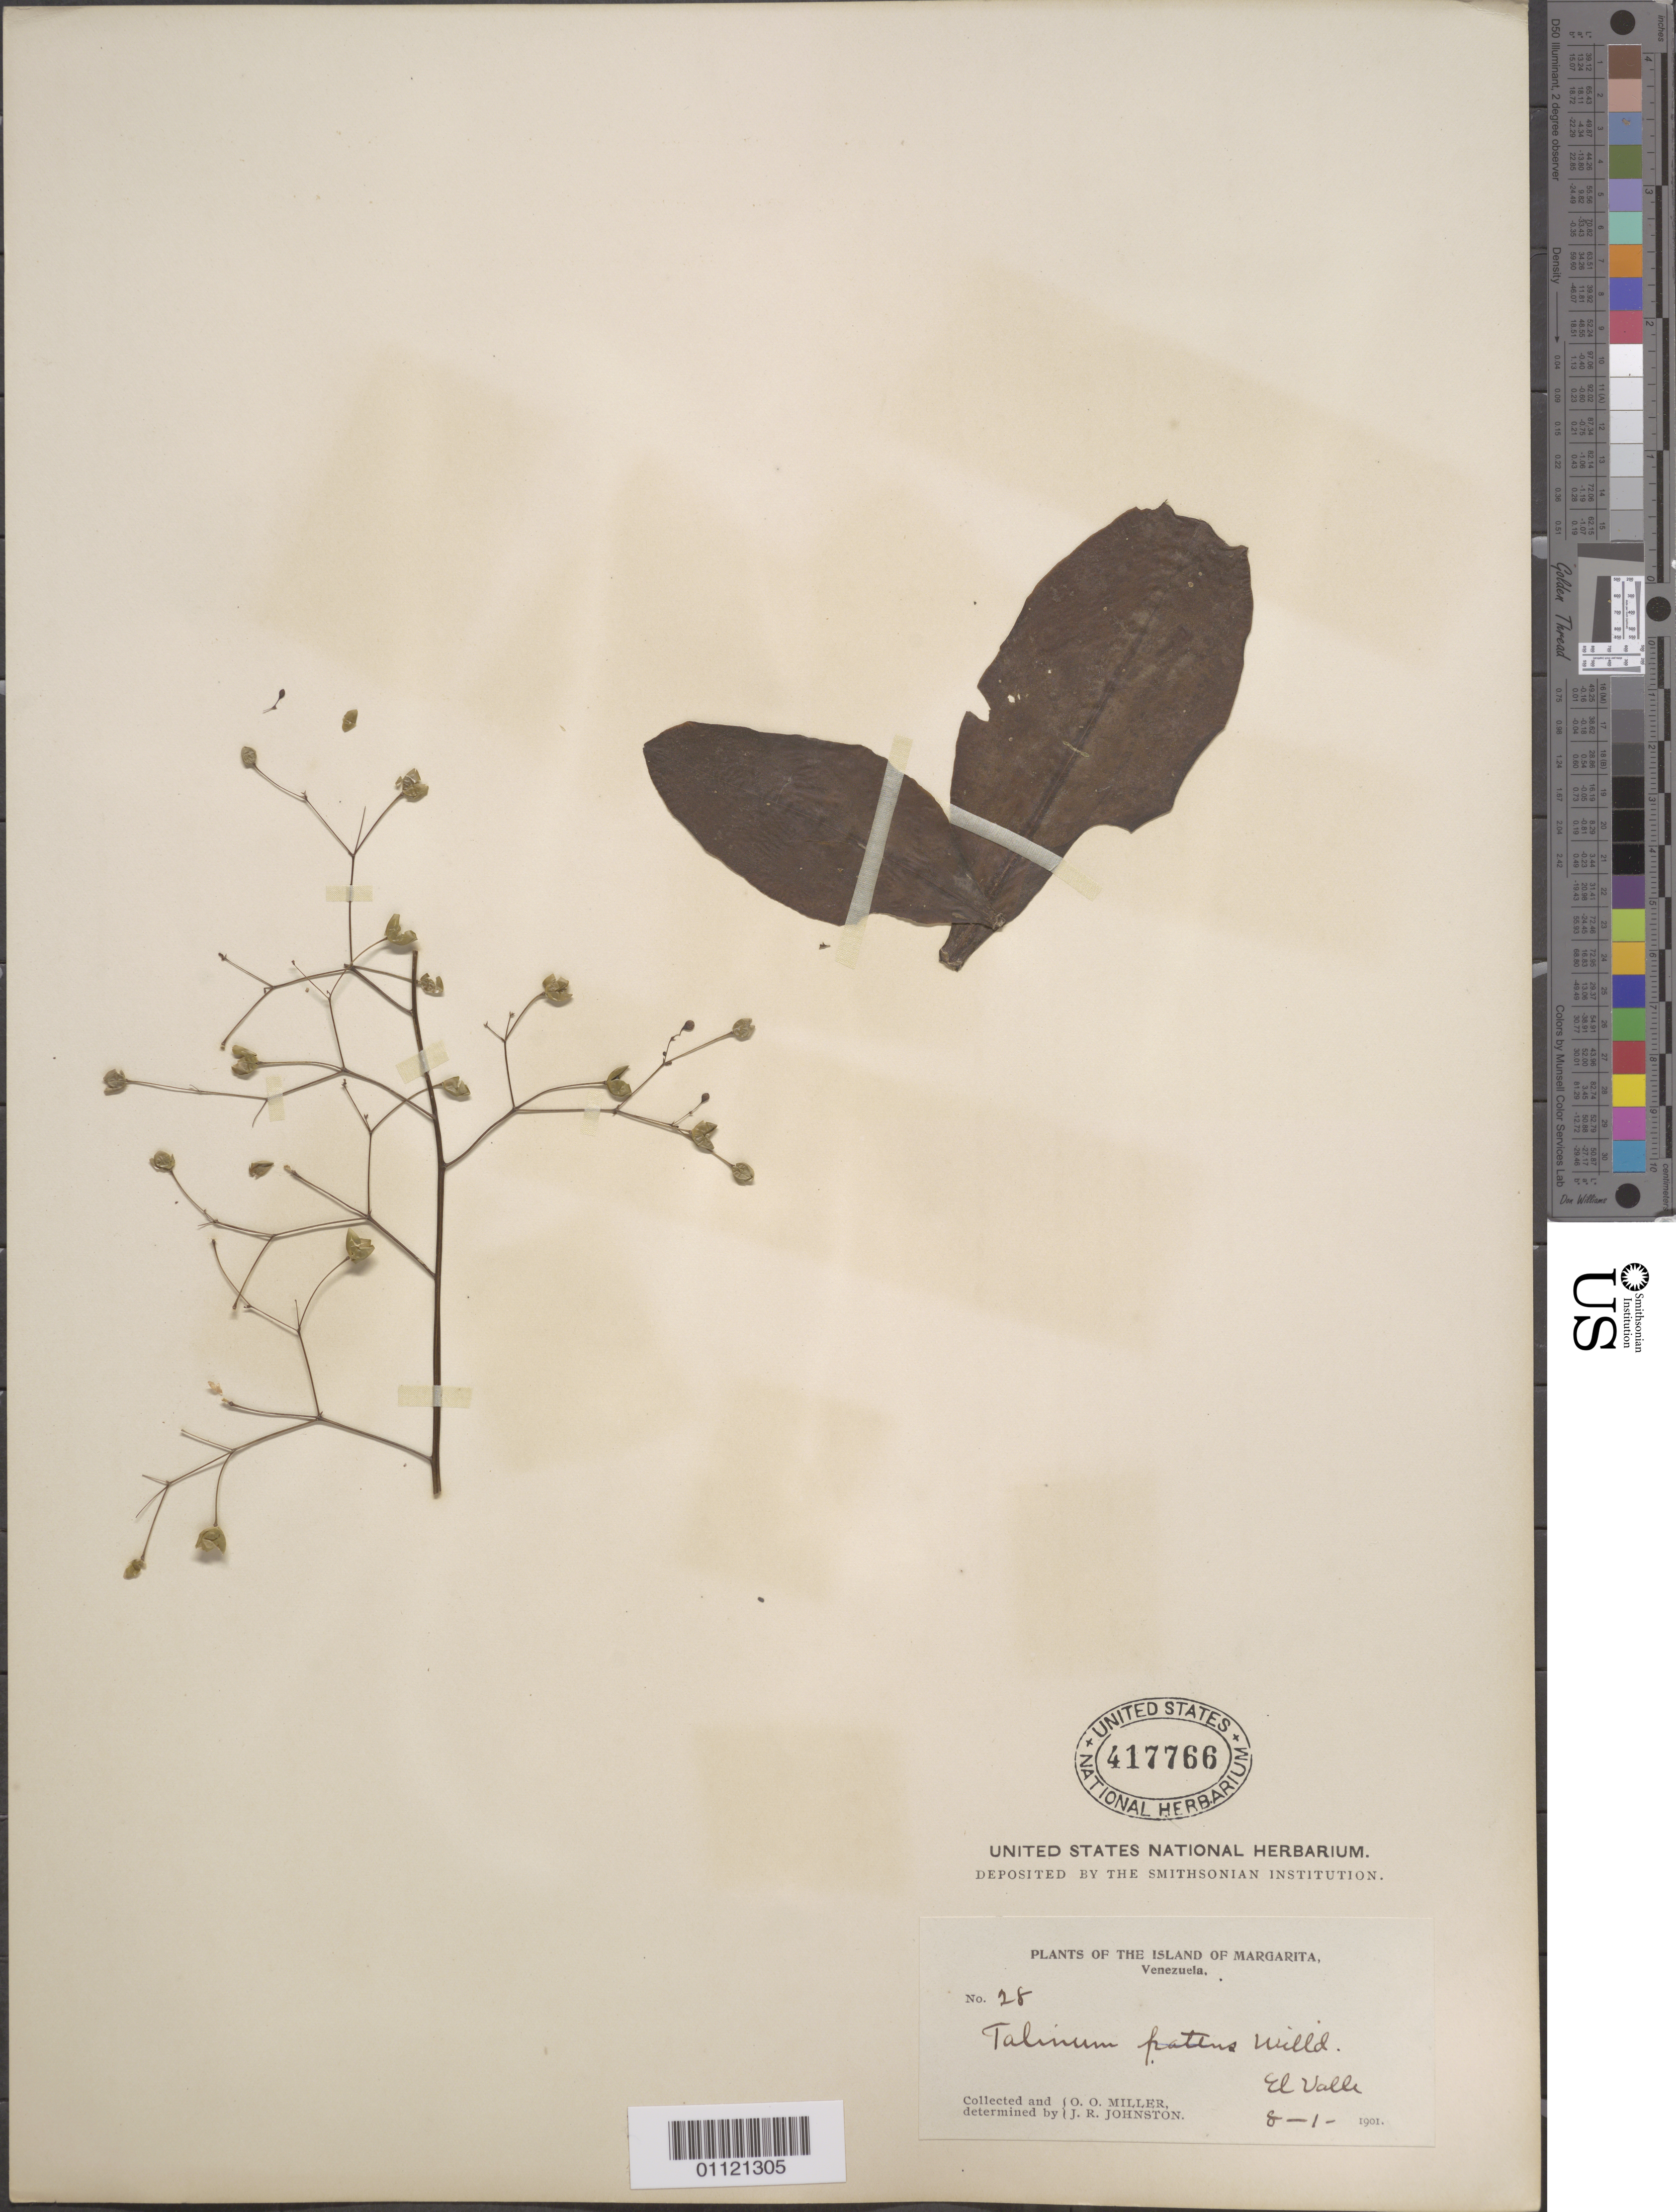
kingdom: Plantae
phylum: Tracheophyta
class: Magnoliopsida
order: Caryophyllales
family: Talinaceae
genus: Talinum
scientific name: Talinum paniculatum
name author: (Jacq.) Gaertn.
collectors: O. O. Miller & J. Johnston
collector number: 28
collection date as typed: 01 Aug 1901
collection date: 1901-08-01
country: Venezuela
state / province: Nueva Esparta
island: Margarita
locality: El Valle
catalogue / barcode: US 417766